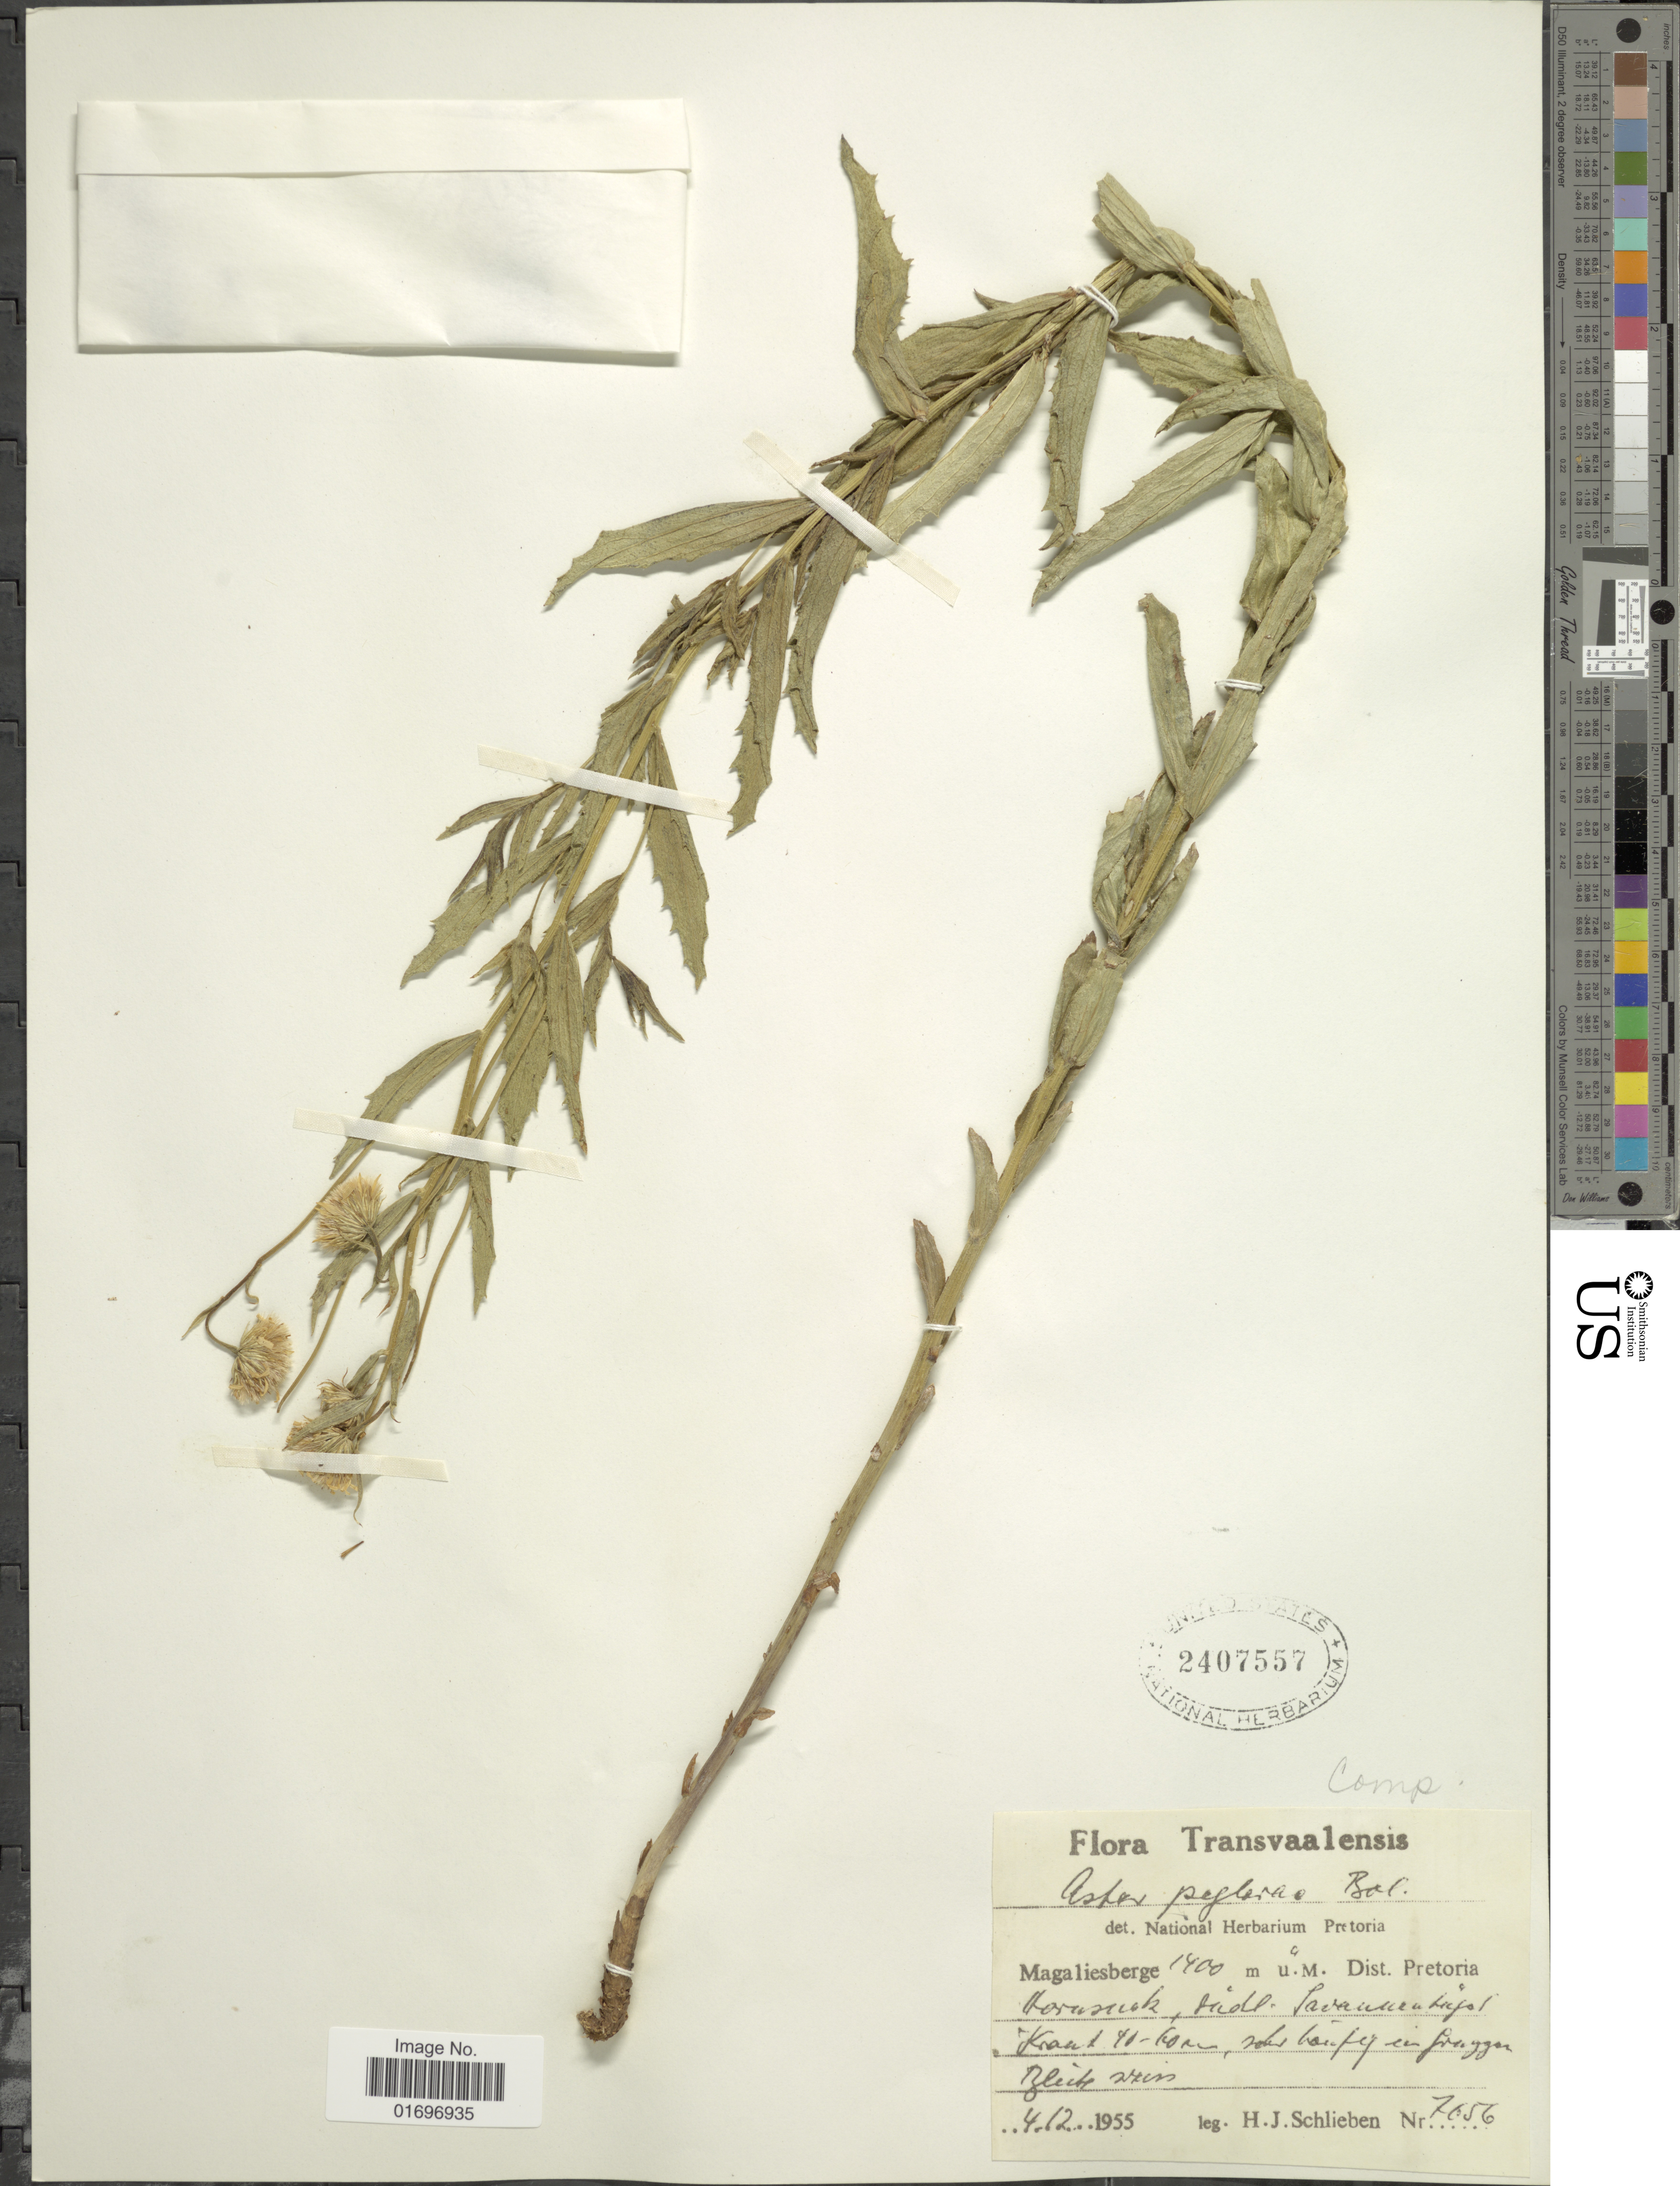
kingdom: Plantae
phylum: Tracheophyta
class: Magnoliopsida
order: Asterales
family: Asteraceae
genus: Aster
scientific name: Aster peglerae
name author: Bolus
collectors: H. J. Schlieben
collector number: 7656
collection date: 1955-12-04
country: South Africa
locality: Transvaalensis. Magaliesberge, Dist. Pretoria. [illegible text]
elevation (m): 1400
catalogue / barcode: US 2407557